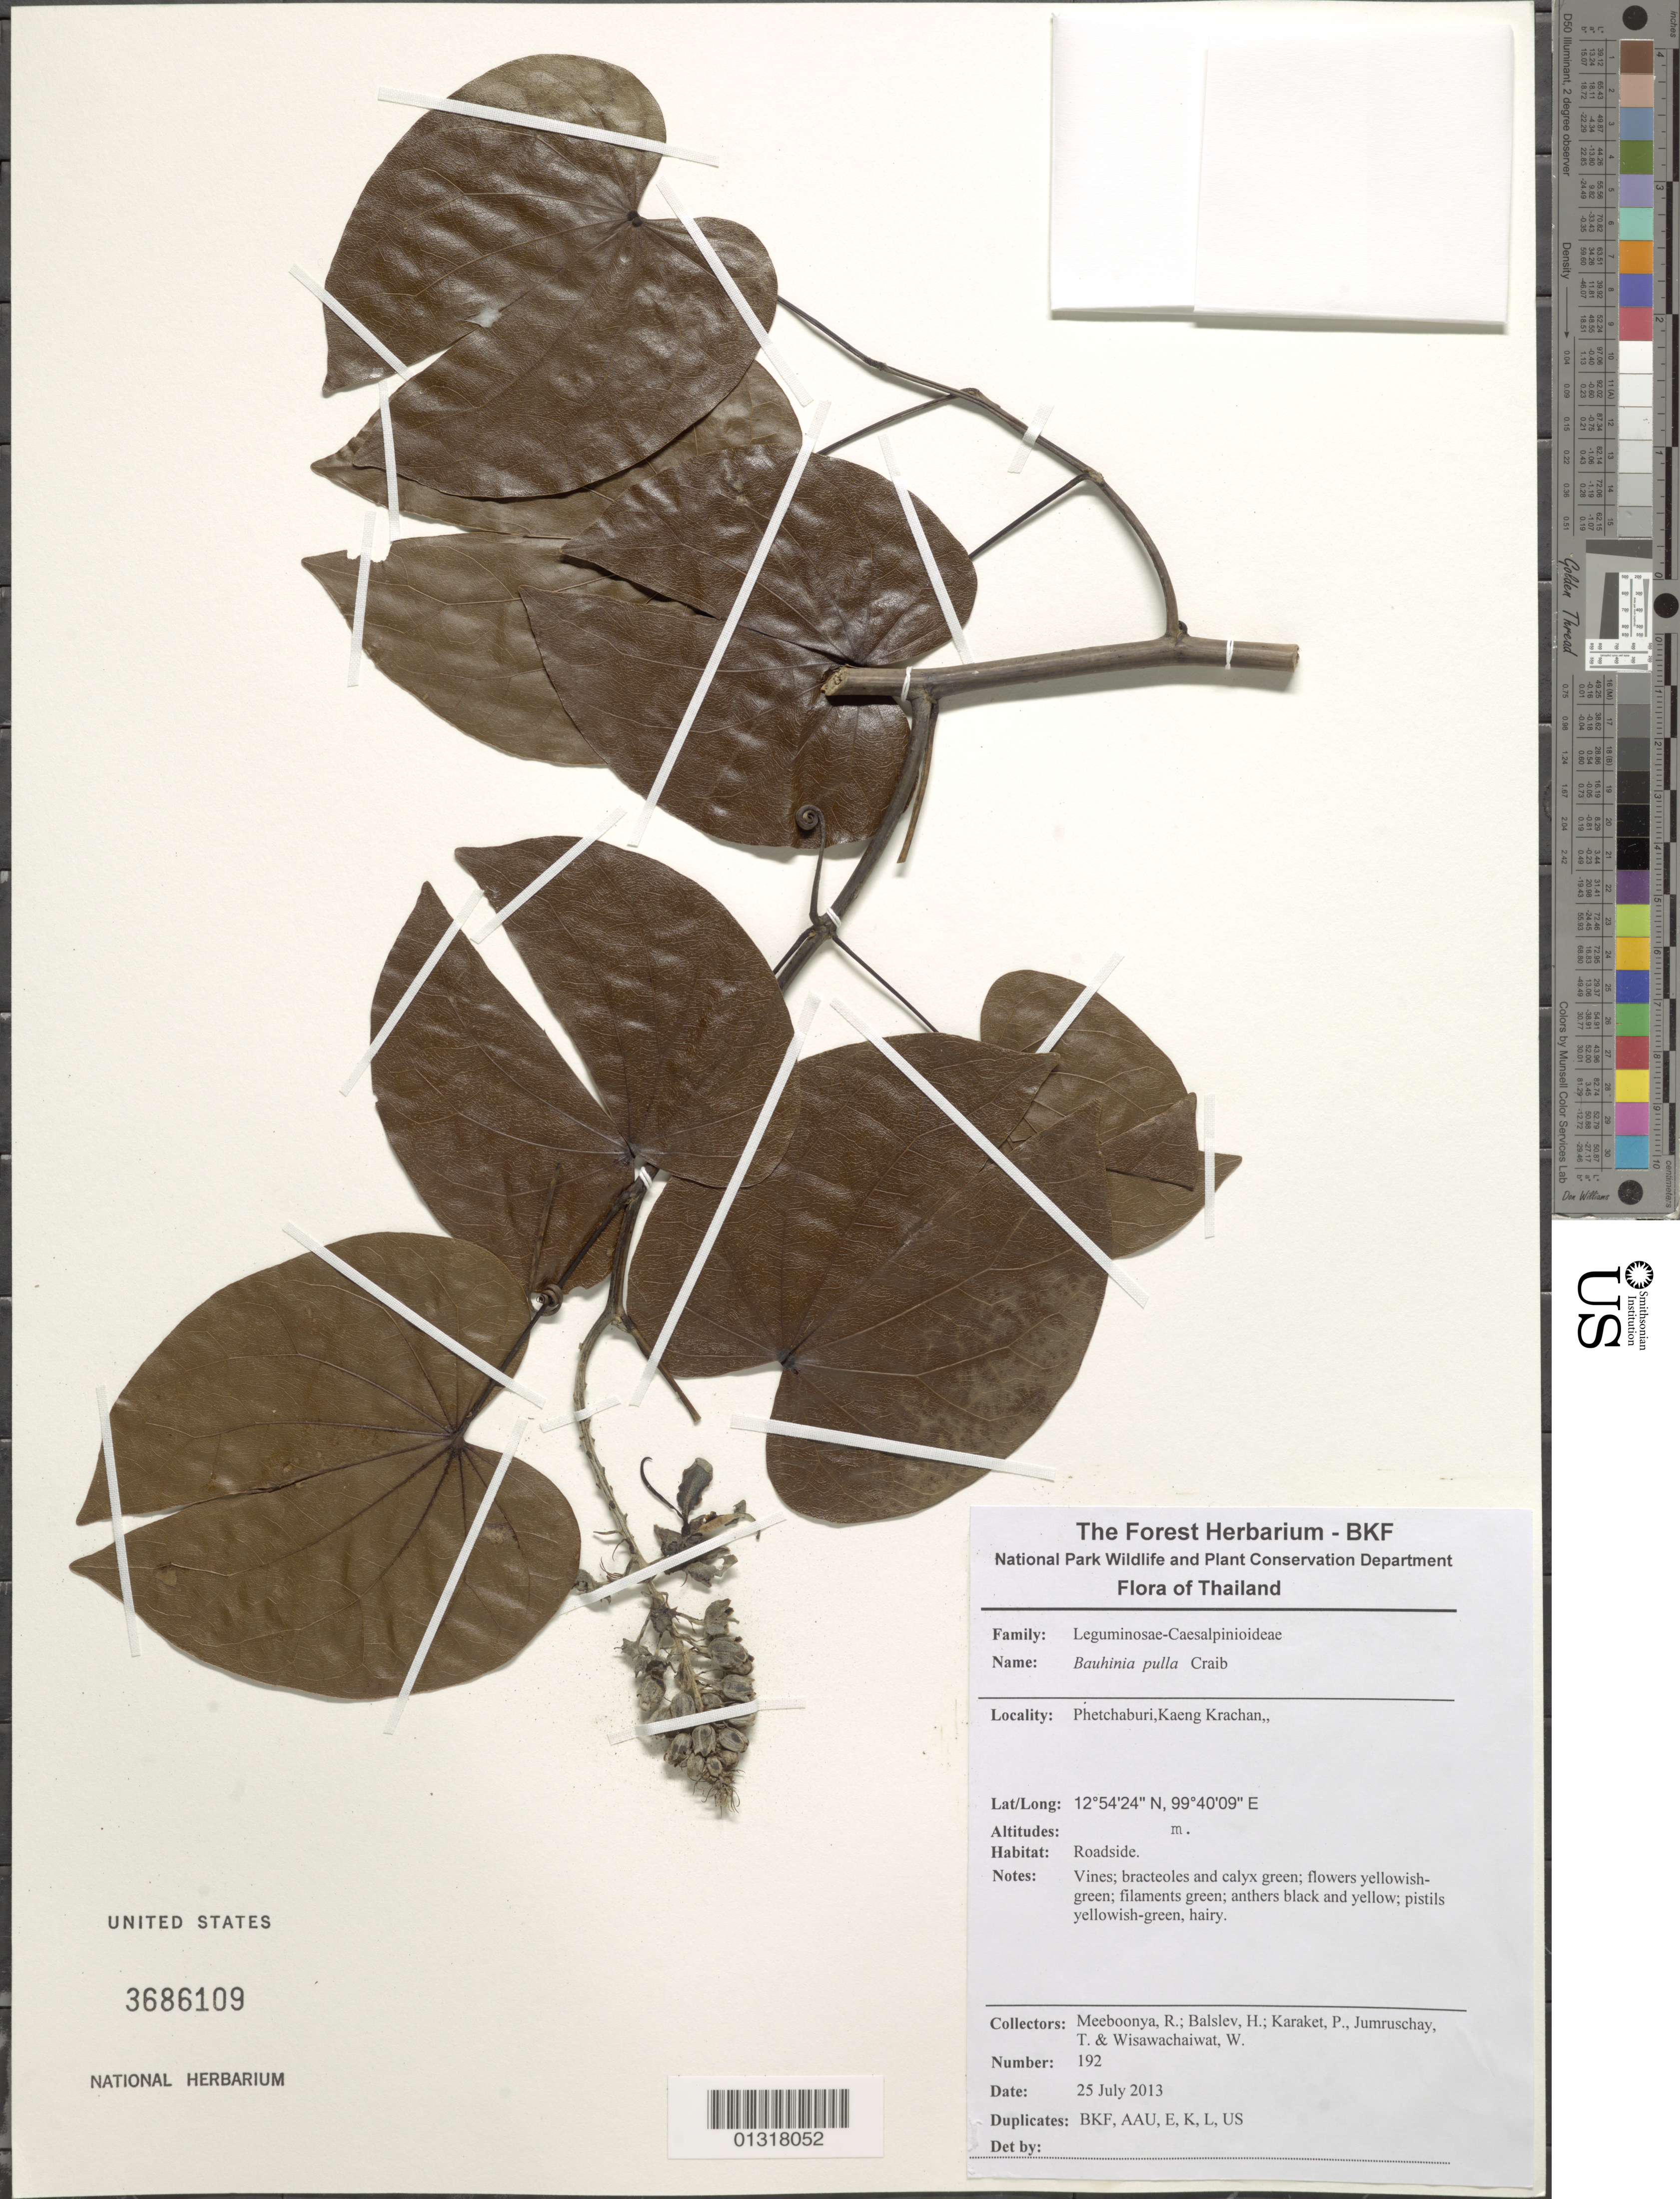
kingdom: Plantae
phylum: Tracheophyta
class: Magnoliopsida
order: Fabales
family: Fabaceae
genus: Phanera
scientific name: Phanera pulla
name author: (Craib) Sinou & Bruneau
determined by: U.S. National Herbarium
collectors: R. Meeboonya, H. Balslev & P. Karaket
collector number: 192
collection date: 2013-07-25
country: Thailand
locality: Phetchaburi, Kaeng, Krachan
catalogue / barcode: US 3686109